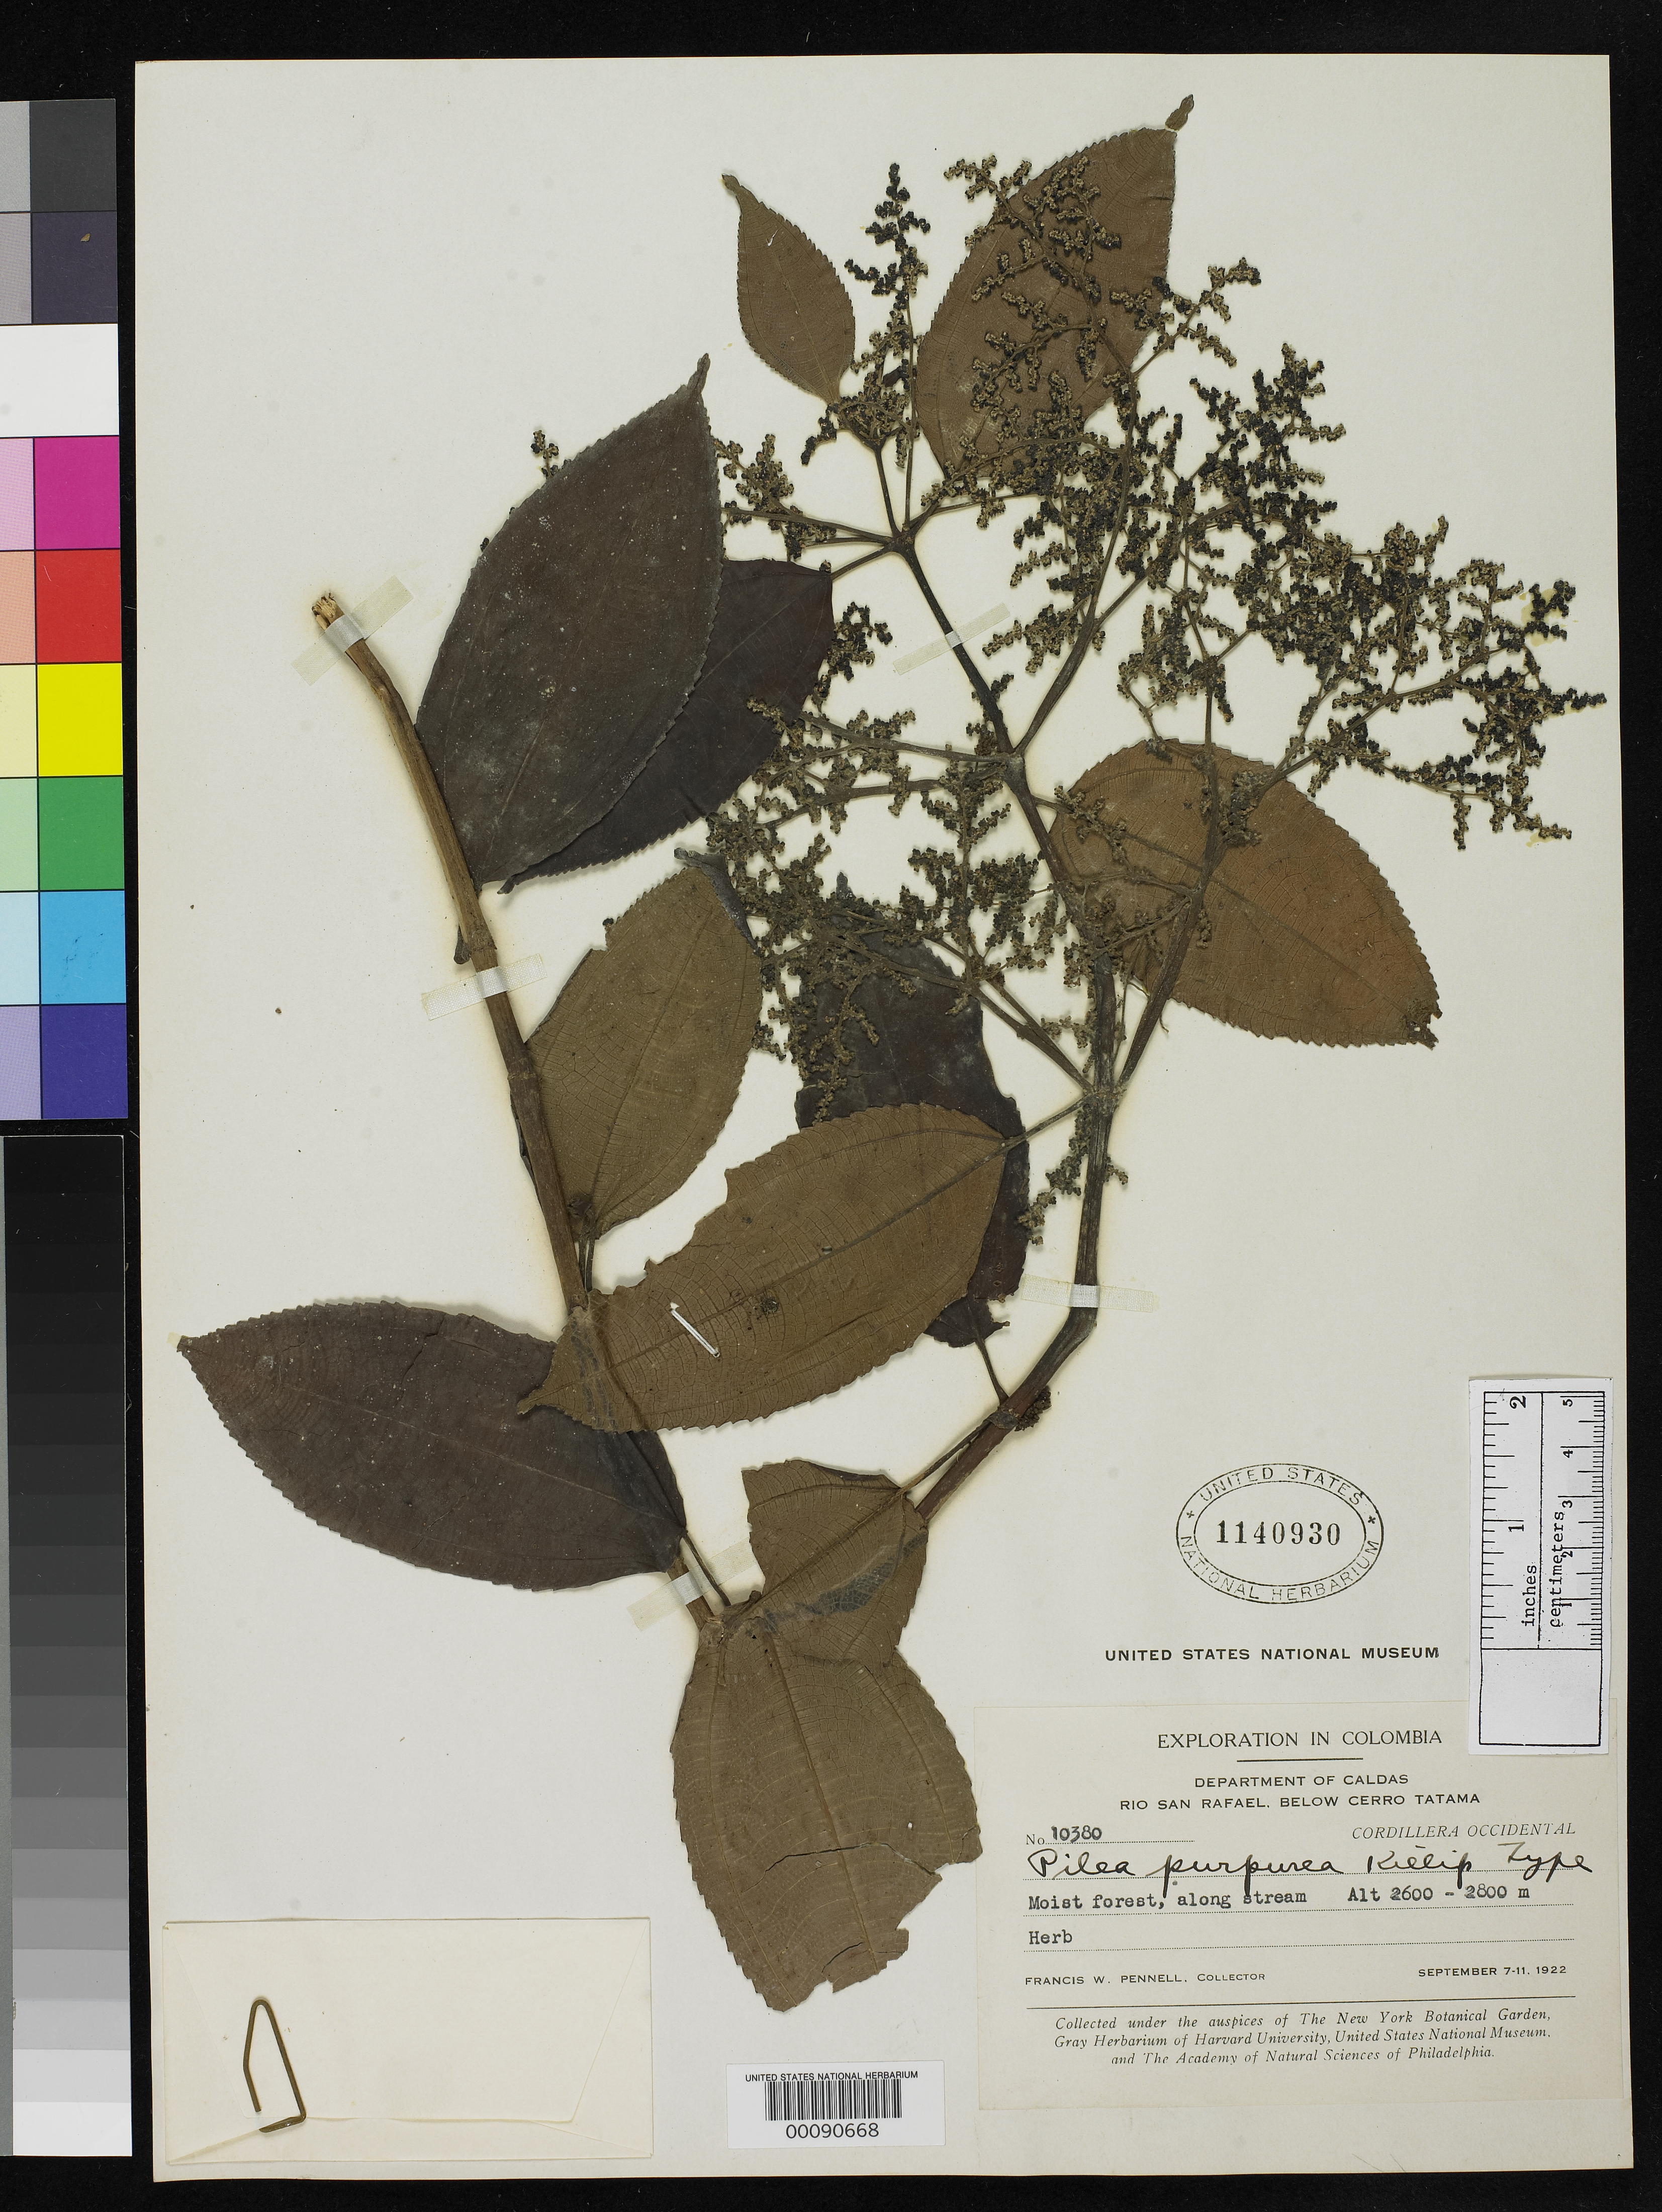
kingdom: Plantae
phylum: Tracheophyta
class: Magnoliopsida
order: Rosales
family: Urticaceae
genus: Pilea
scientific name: Pilea purpurea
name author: Killip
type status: Holotype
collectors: F. W. Pennell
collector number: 10380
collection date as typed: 07 Sep 1922 to 11 Sep 1922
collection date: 1922-09-07/1922-09-11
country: Colombia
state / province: Caldas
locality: Rio San Rafael, below Cerro Tatama.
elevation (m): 2600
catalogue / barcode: US 1140930